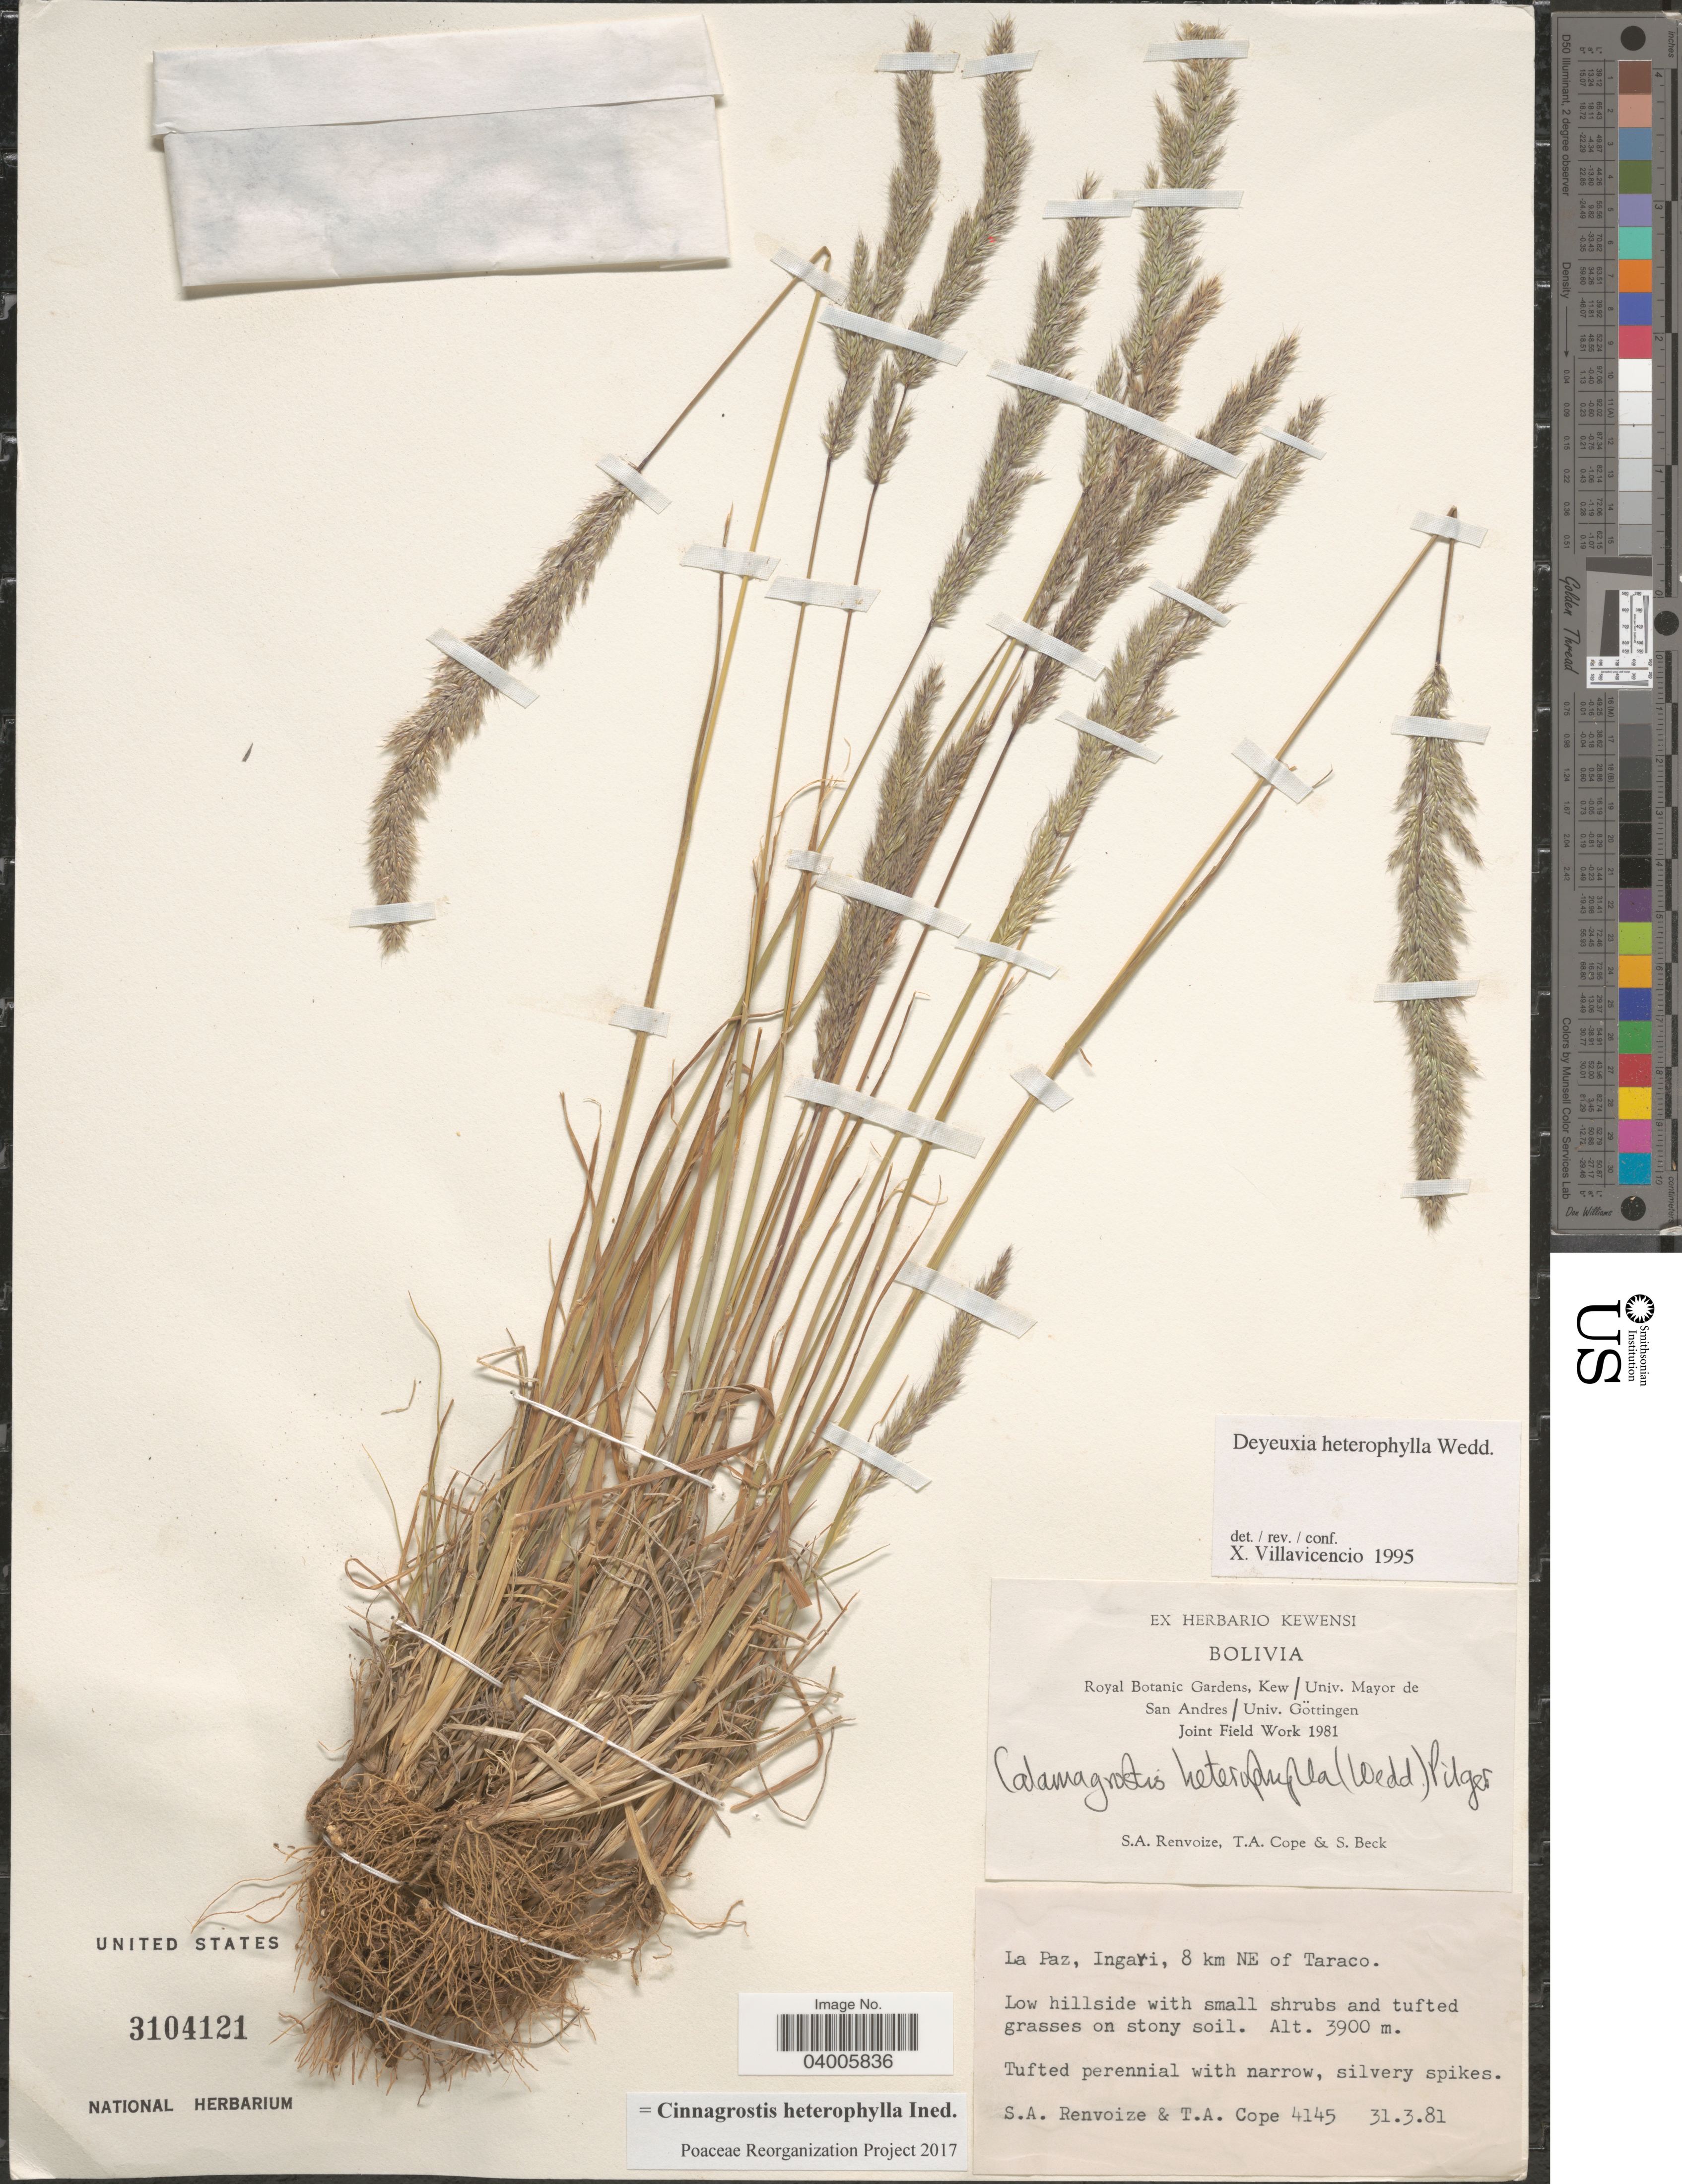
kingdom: Plantae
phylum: Tracheophyta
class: Liliopsida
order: Poales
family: Poaceae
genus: Cinnagrostis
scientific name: Cinnagrostis heterophylla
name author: (Wedd.) P.M. Peterson et al.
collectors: S. A. Renvoize, T. A. Cope & S. G. Beck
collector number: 4145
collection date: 1981-03-31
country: Bolivia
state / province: La Paz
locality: Ingari, 8 km NE of Taraco.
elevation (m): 3900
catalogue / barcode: US 3104121